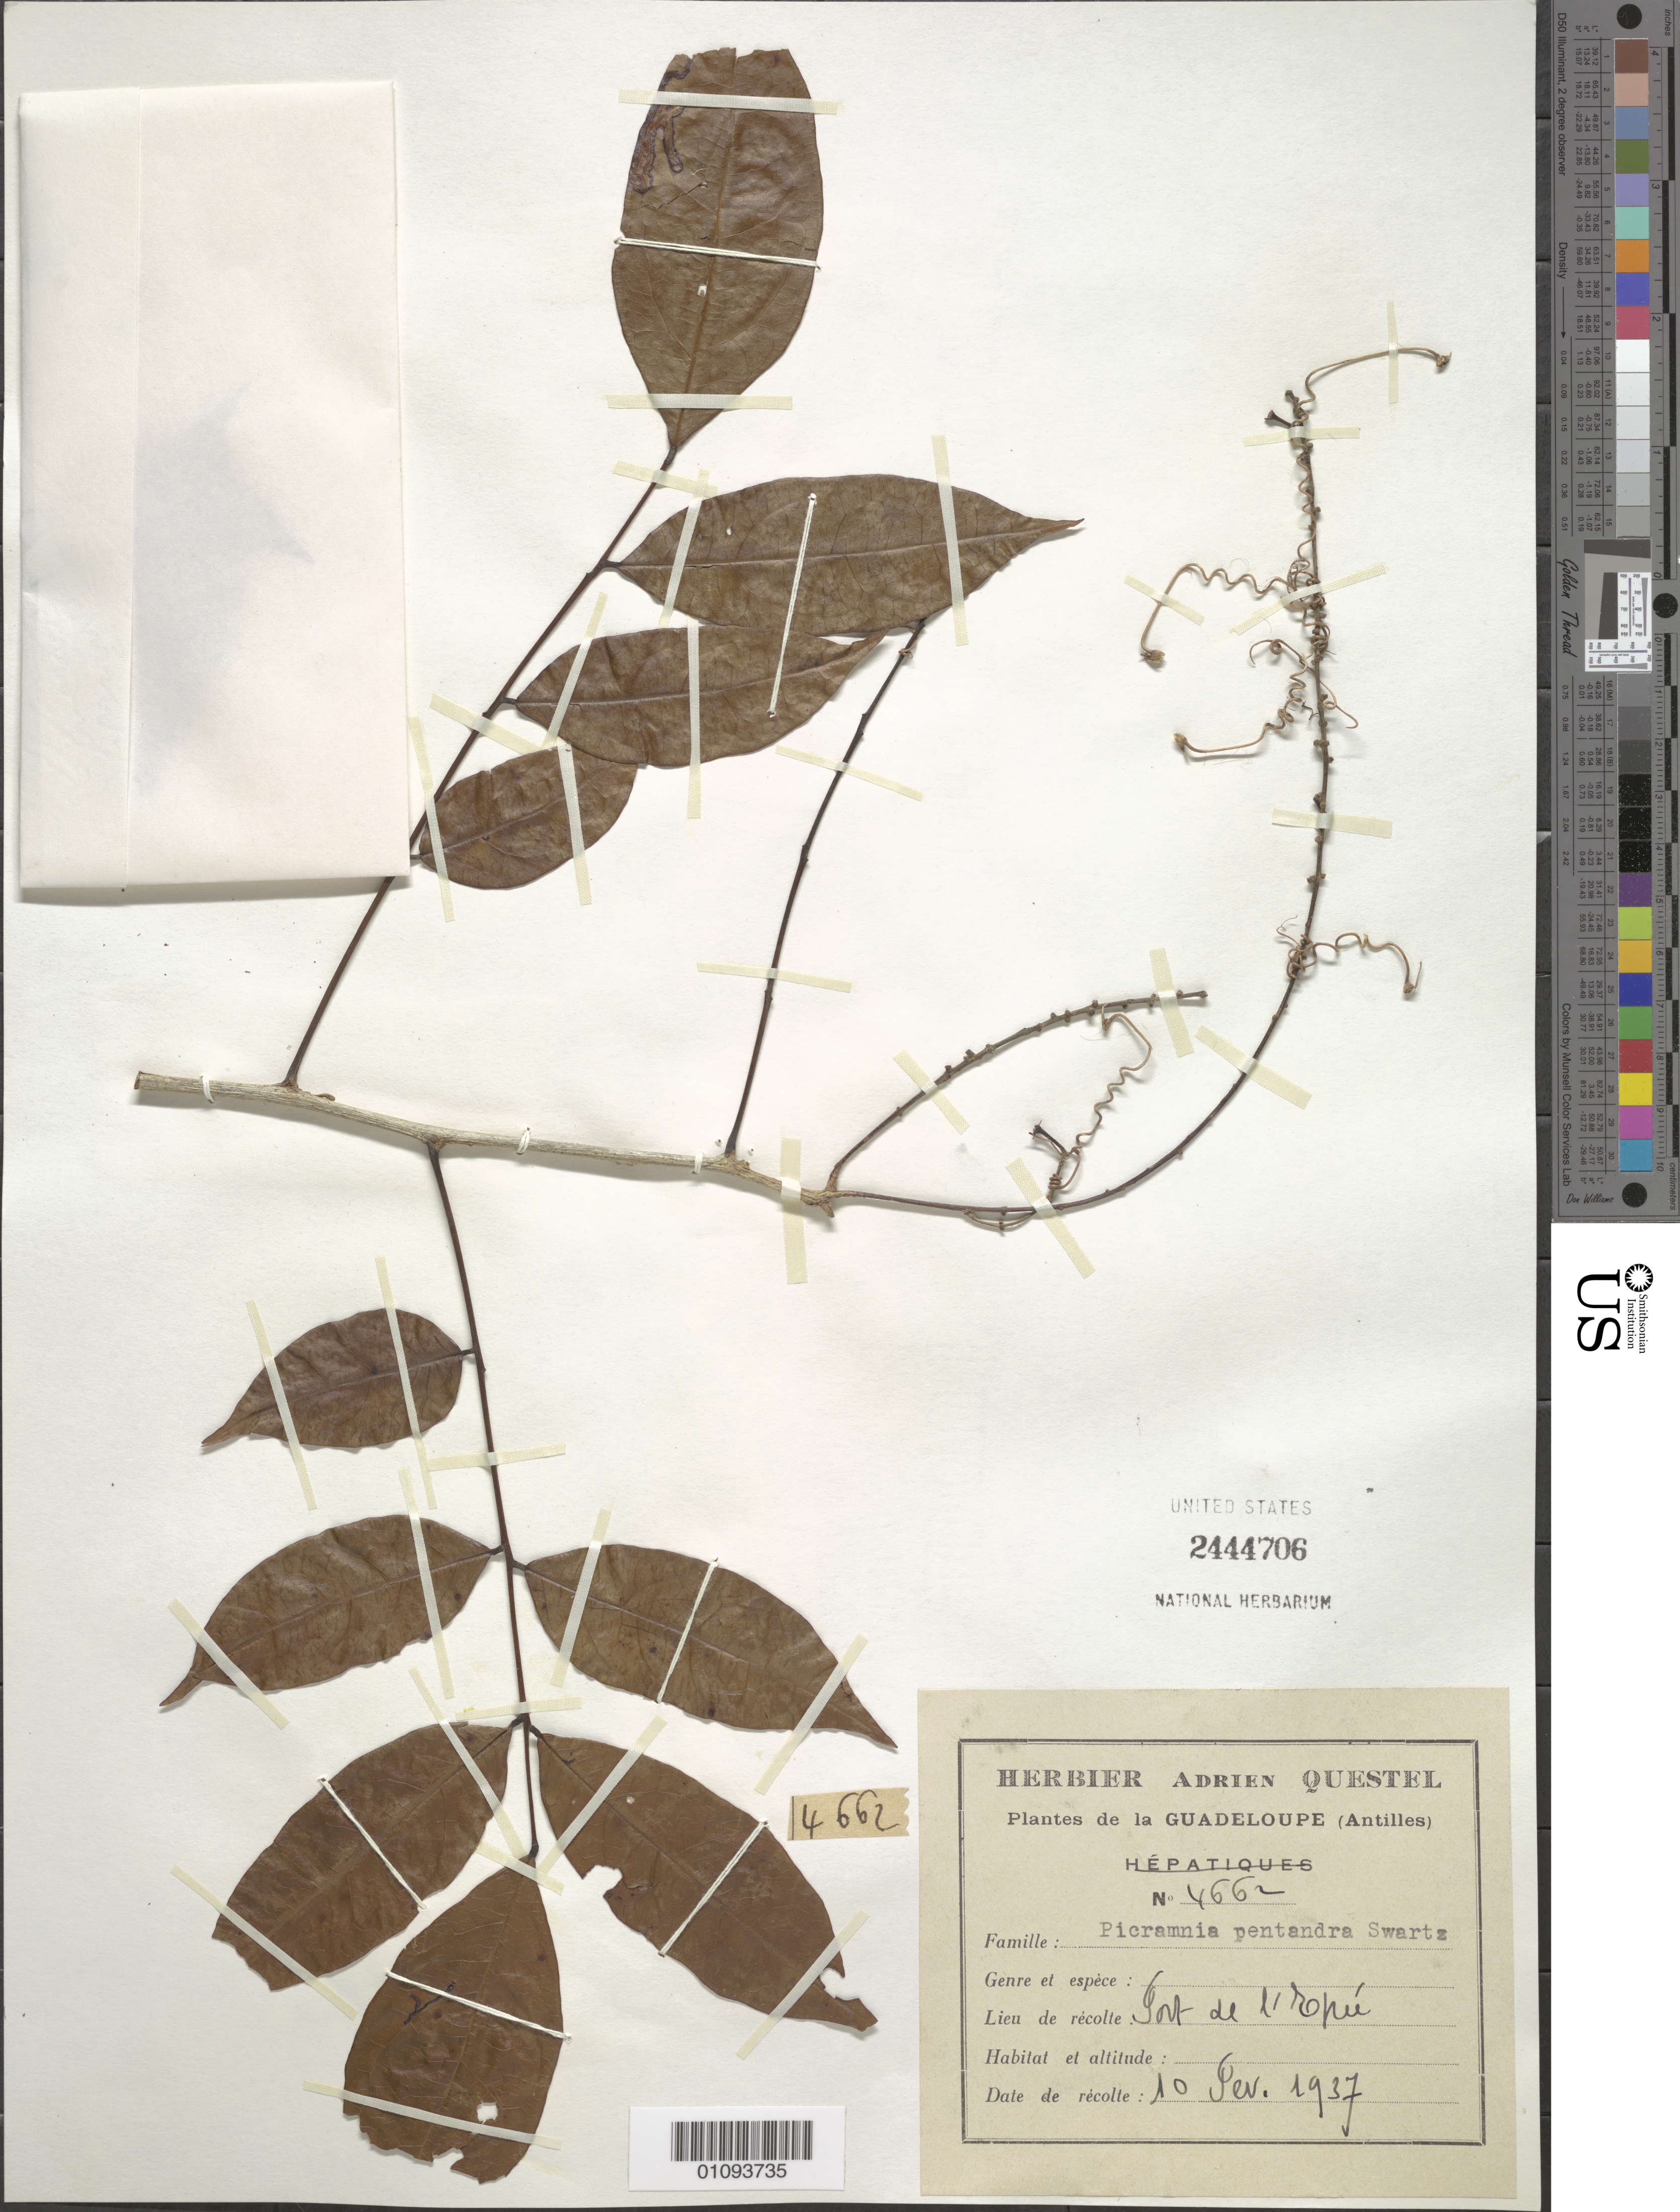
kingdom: Plantae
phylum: Tracheophyta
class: Magnoliopsida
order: Picramniales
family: Picramniaceae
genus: Picramnia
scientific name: Picramnia pentandra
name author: Sw.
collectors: A. Questel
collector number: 4662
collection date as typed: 10 Feb 1937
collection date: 1937-02-10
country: Guadeloupe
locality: Fort de l'rohee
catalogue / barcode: US 2444706